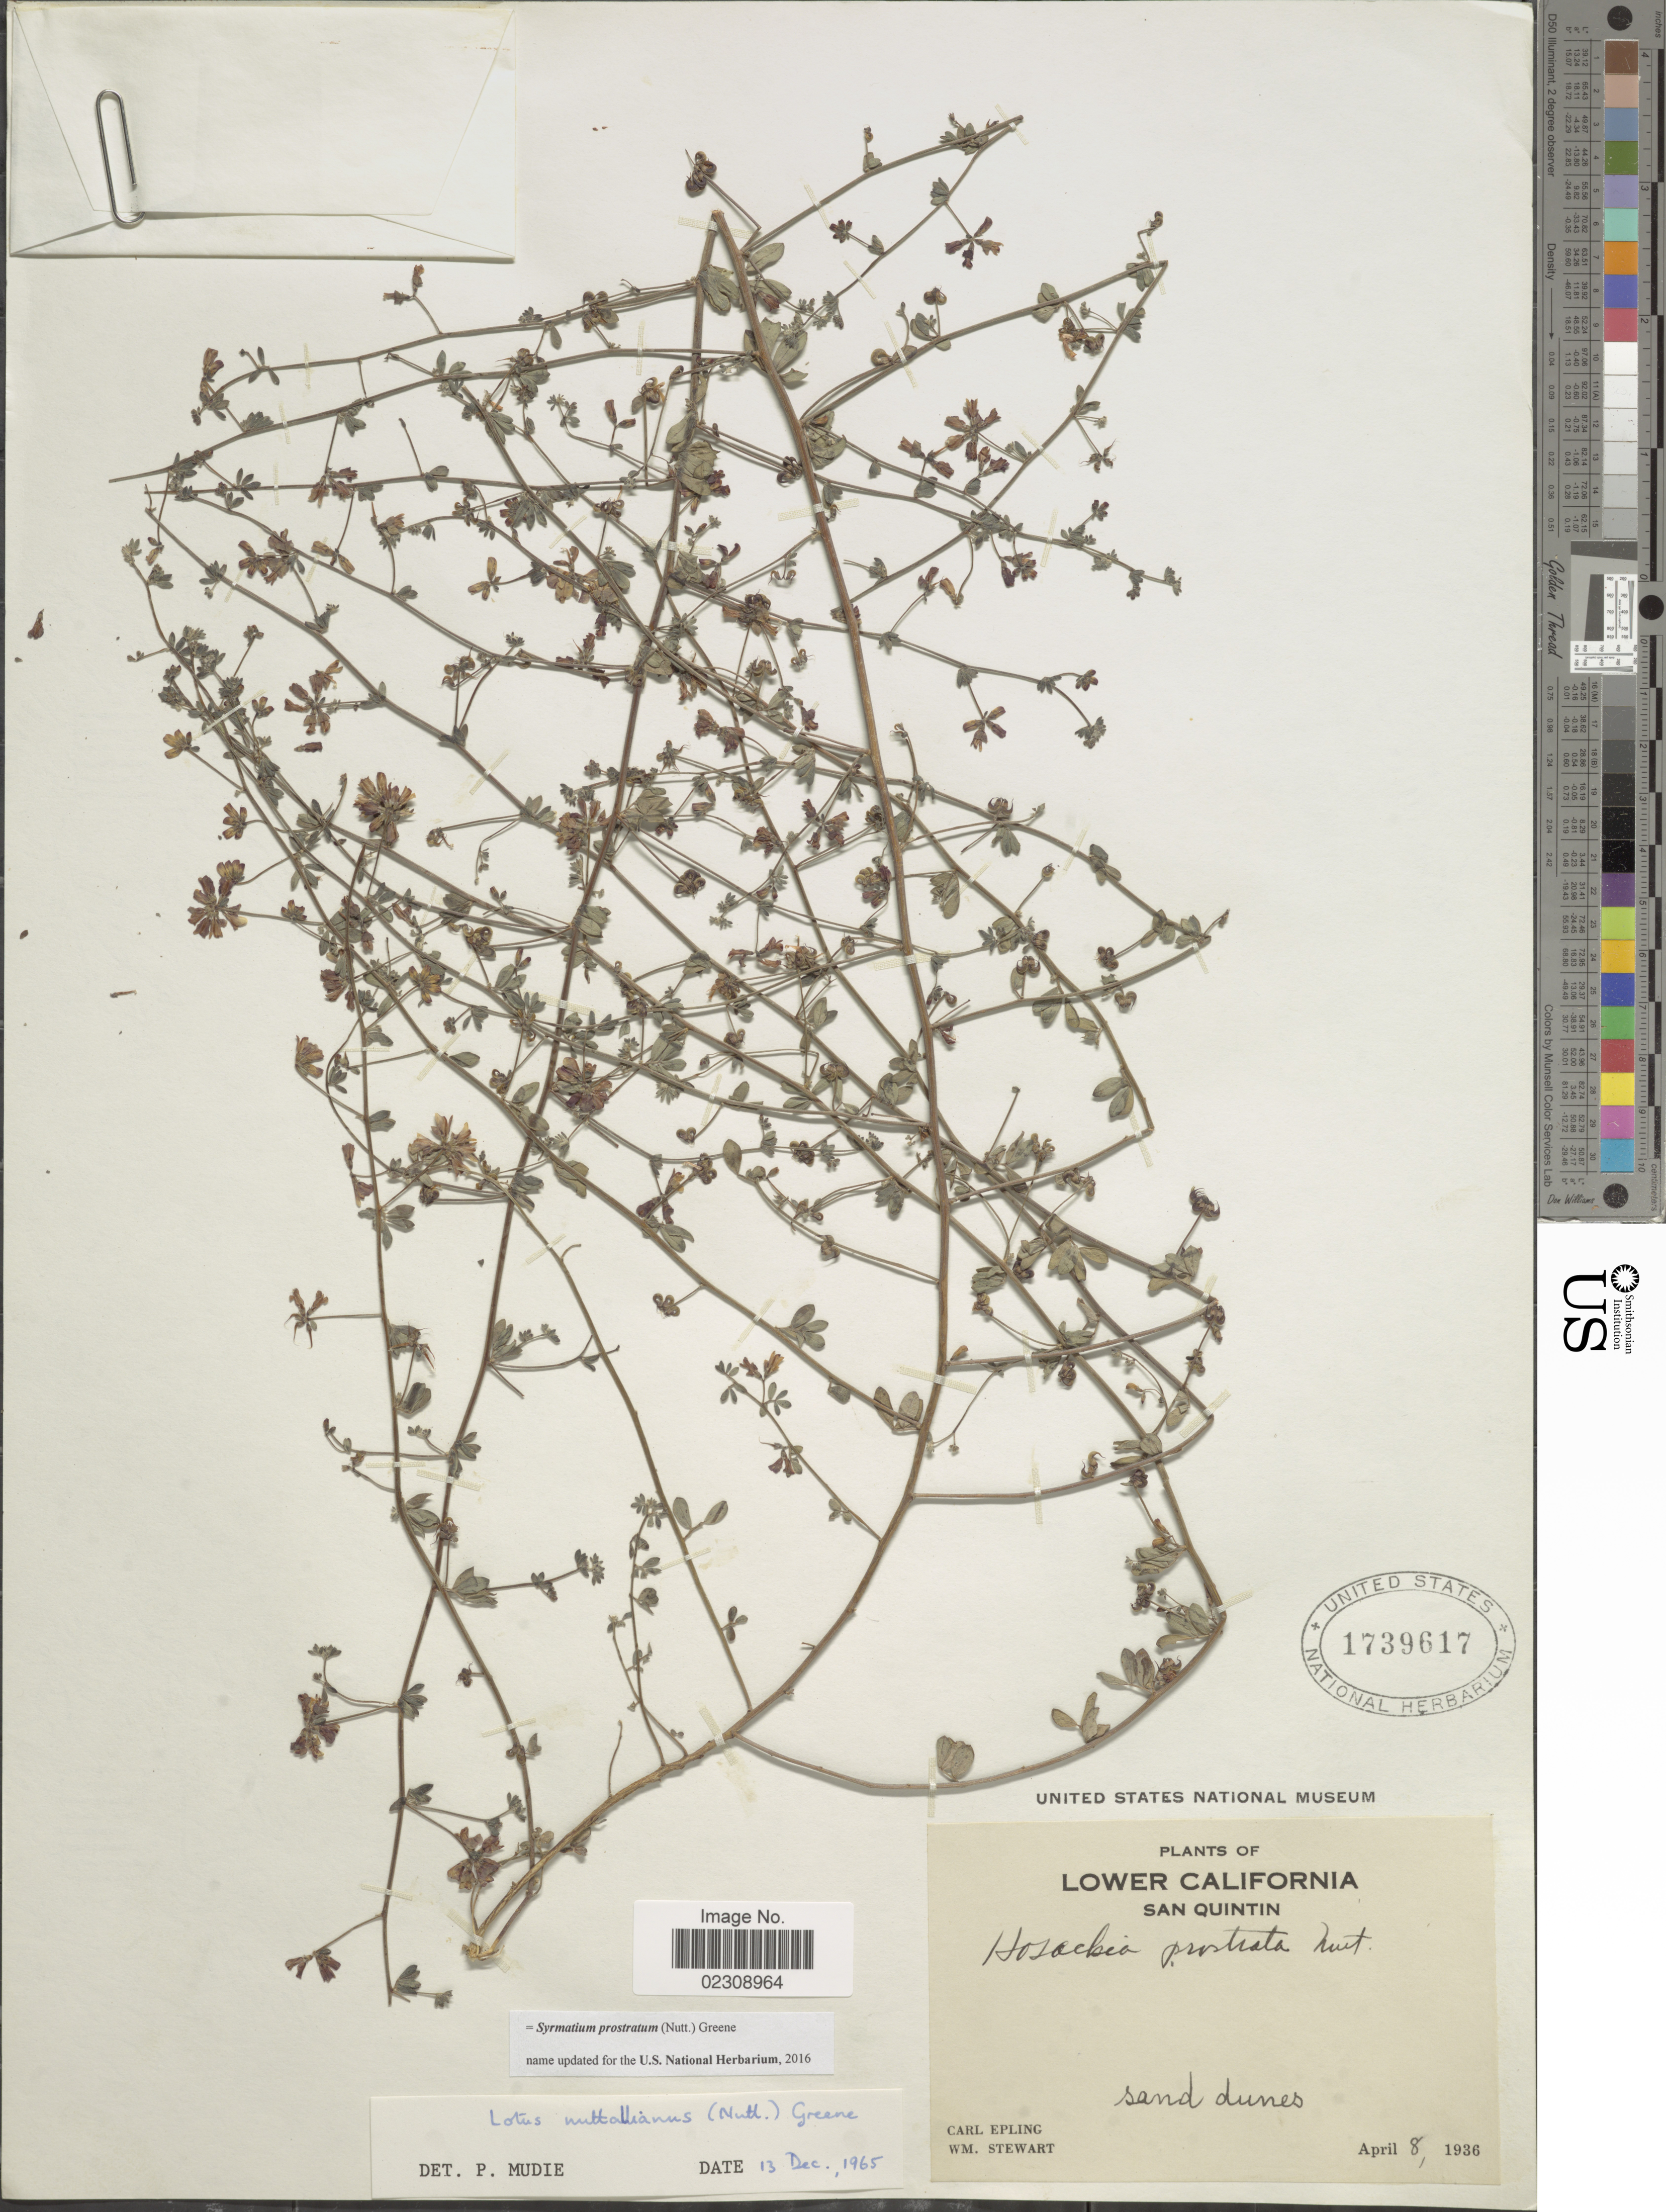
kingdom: Plantae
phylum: Tracheophyta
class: Magnoliopsida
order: Fabales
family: Fabaceae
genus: Syrmatium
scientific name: Syrmatium prostratum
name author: (Nutt.) Greene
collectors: C. C. Epling & W. Stewart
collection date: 1936-04-08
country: Mexico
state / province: Baja California Norte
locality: Lower California. San Quintin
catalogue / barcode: US 1739617